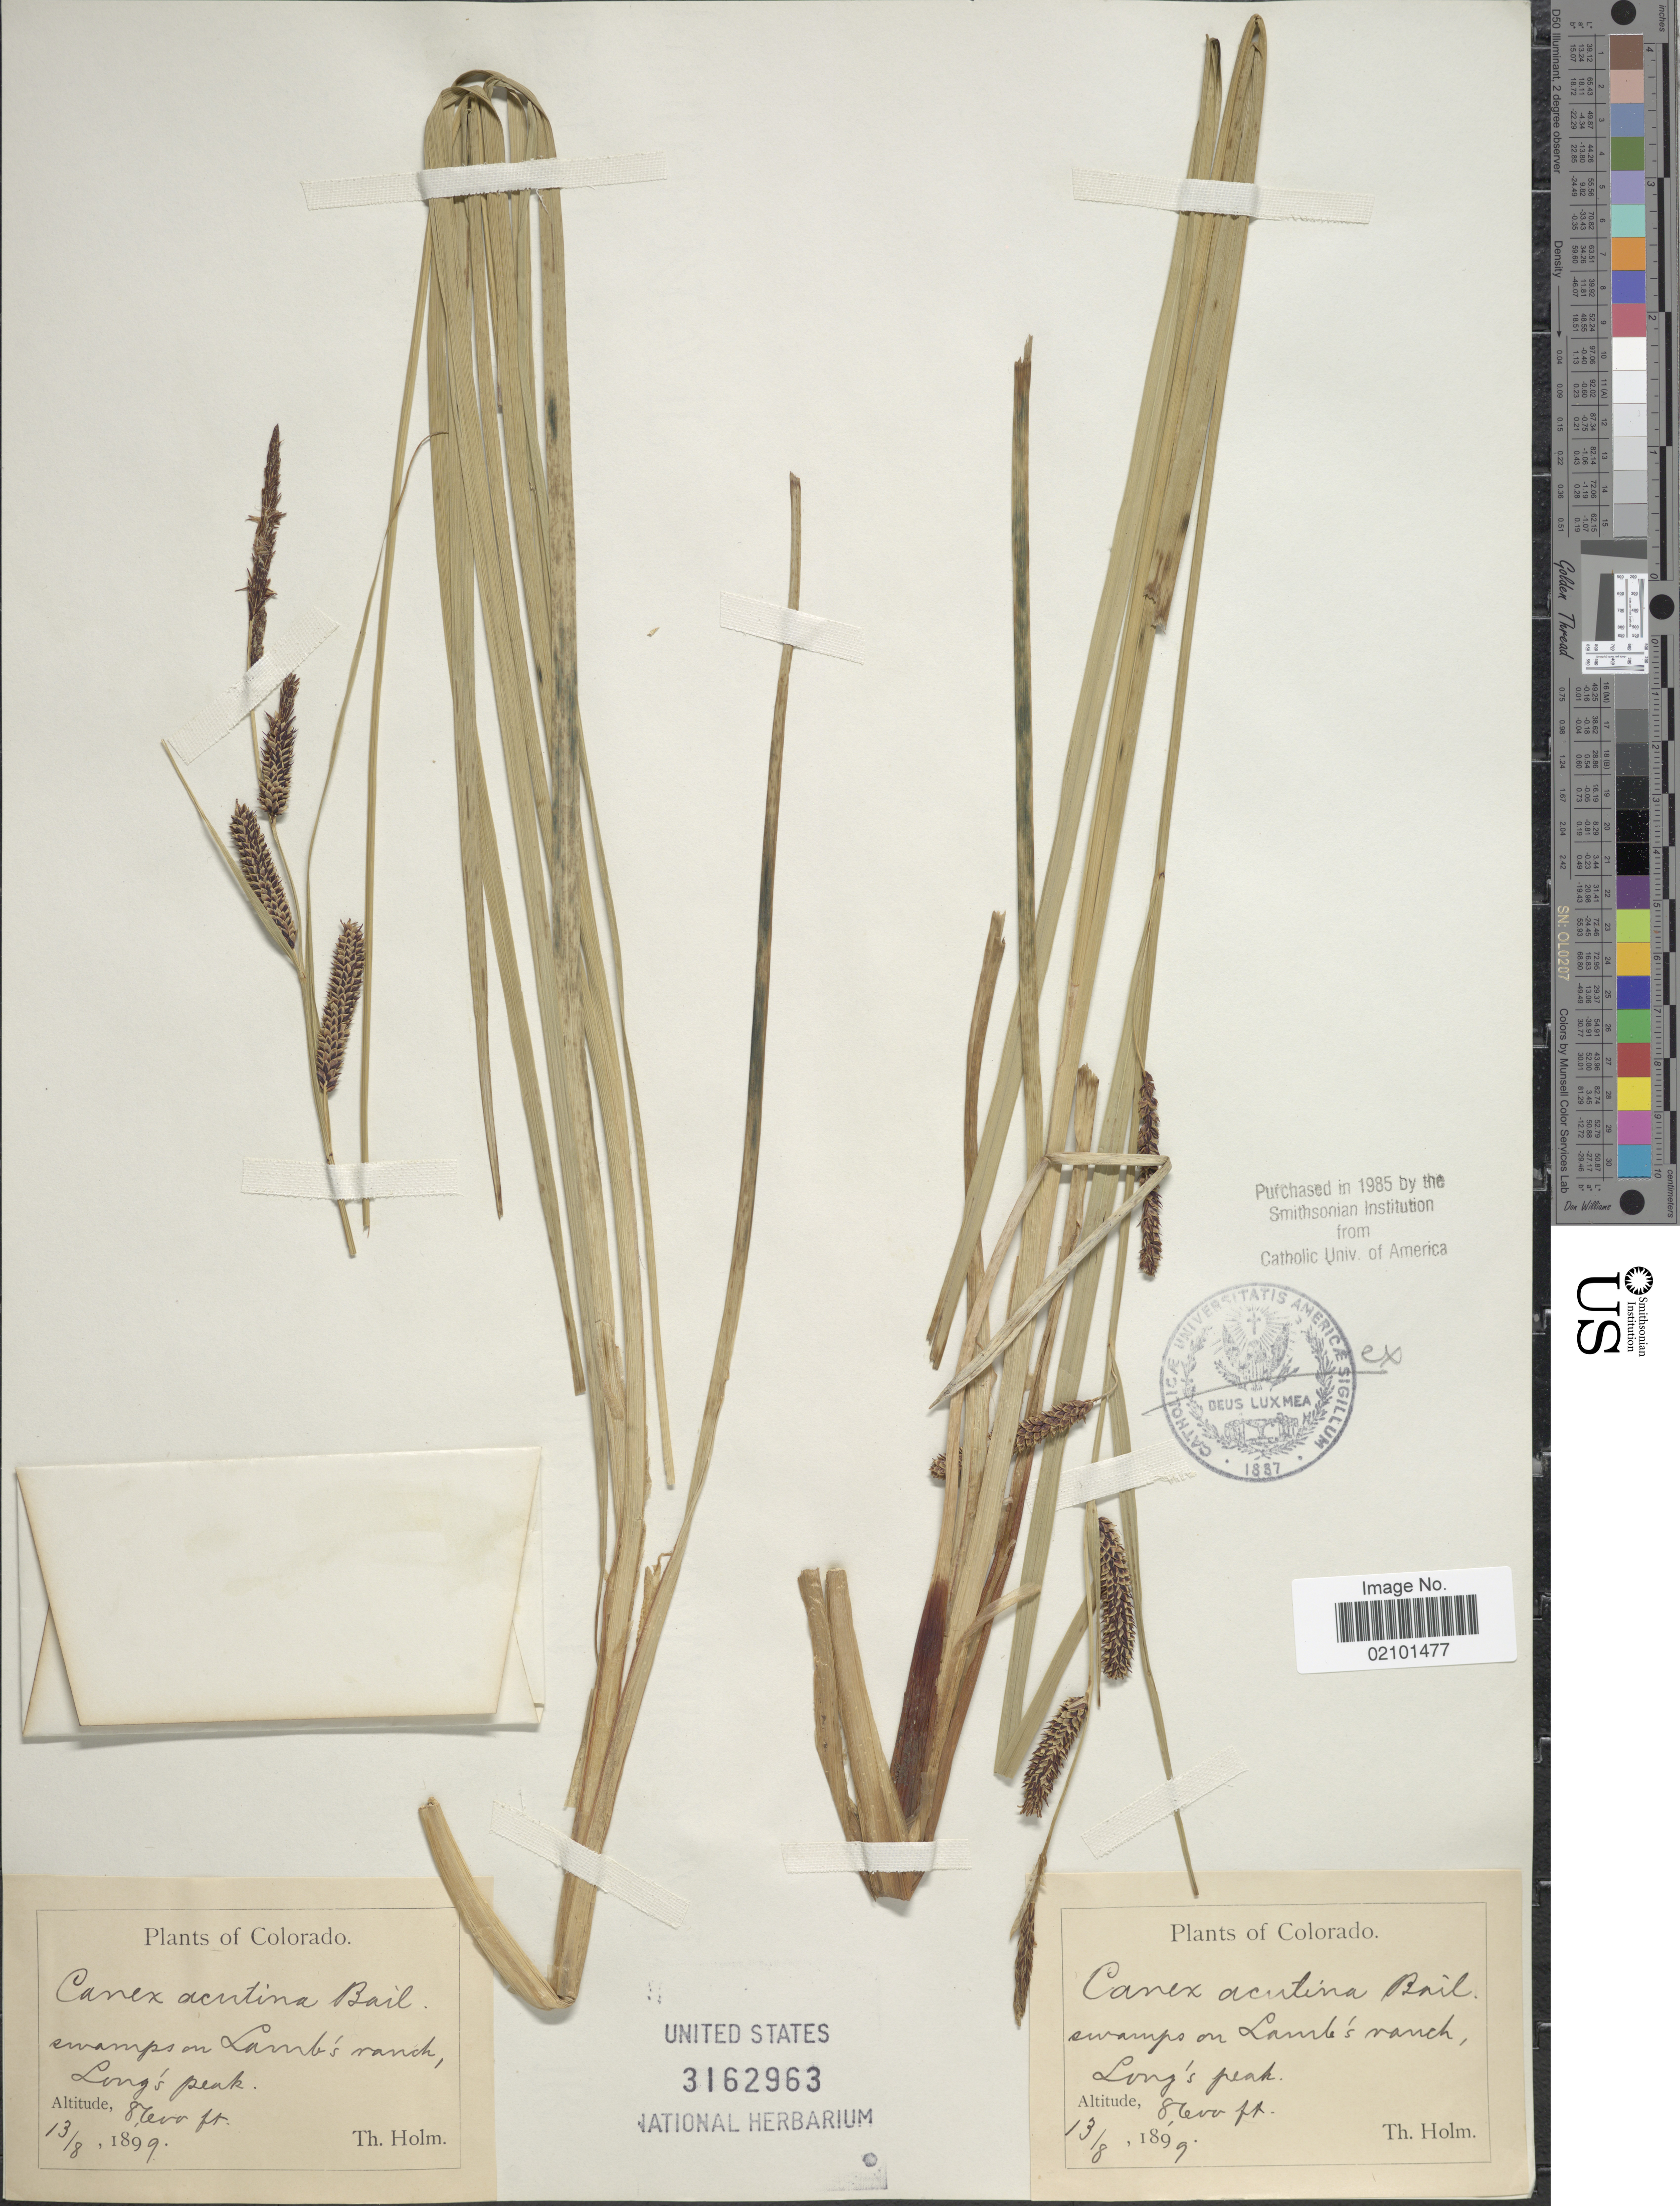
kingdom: Plantae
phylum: Tracheophyta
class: Liliopsida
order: Poales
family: Cyperaceae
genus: Carex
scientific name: Carex aquatilis var. aquatilis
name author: Wahlenb.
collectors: T. Holm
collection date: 1899-08-13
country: United States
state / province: Colorado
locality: On Lamb's ranch, Long's Peak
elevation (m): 2621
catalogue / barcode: US 3162963